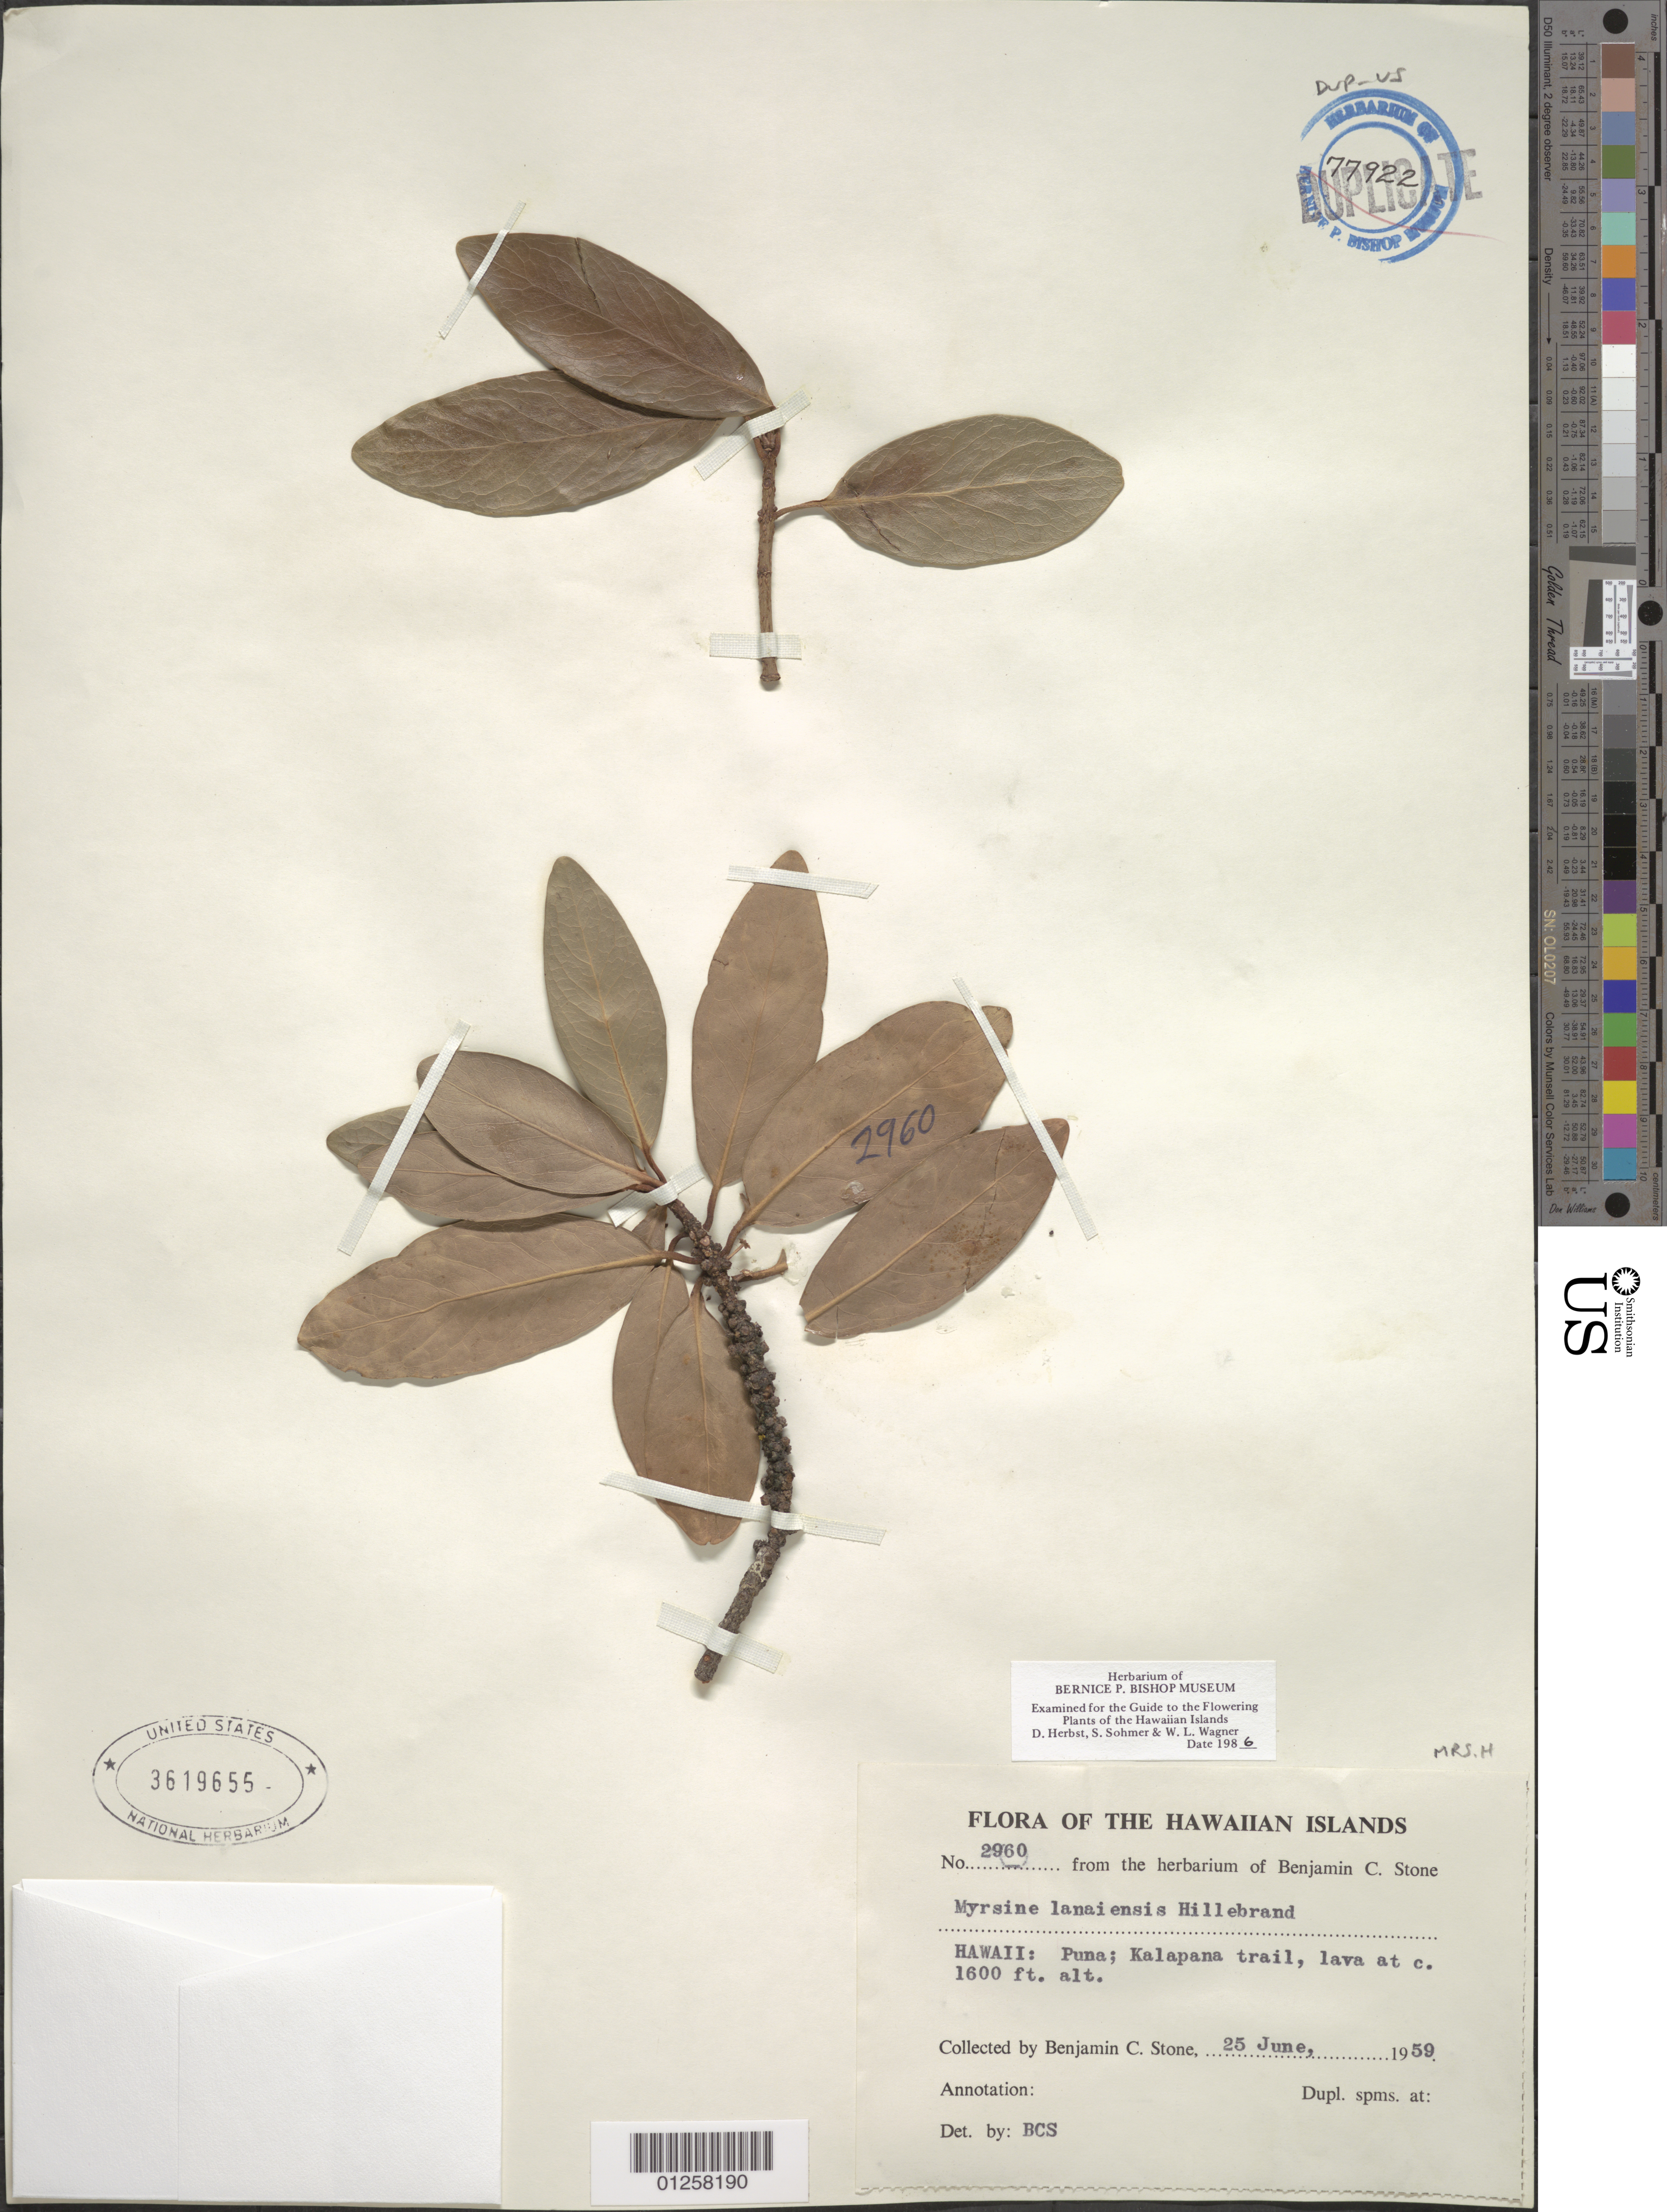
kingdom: Plantae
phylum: Tracheophyta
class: Magnoliopsida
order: Ericales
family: Primulaceae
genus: Myrsine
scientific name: Myrsine lanaiensis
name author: Hillebr.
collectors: B. C. Stone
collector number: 2960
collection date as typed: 25 Jun 1959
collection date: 1959-06-25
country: United States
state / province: Hawaii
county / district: Hawaii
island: Hawaii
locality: Puna; Kalapana Trail, lava at c.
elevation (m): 488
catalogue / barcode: US 3619655